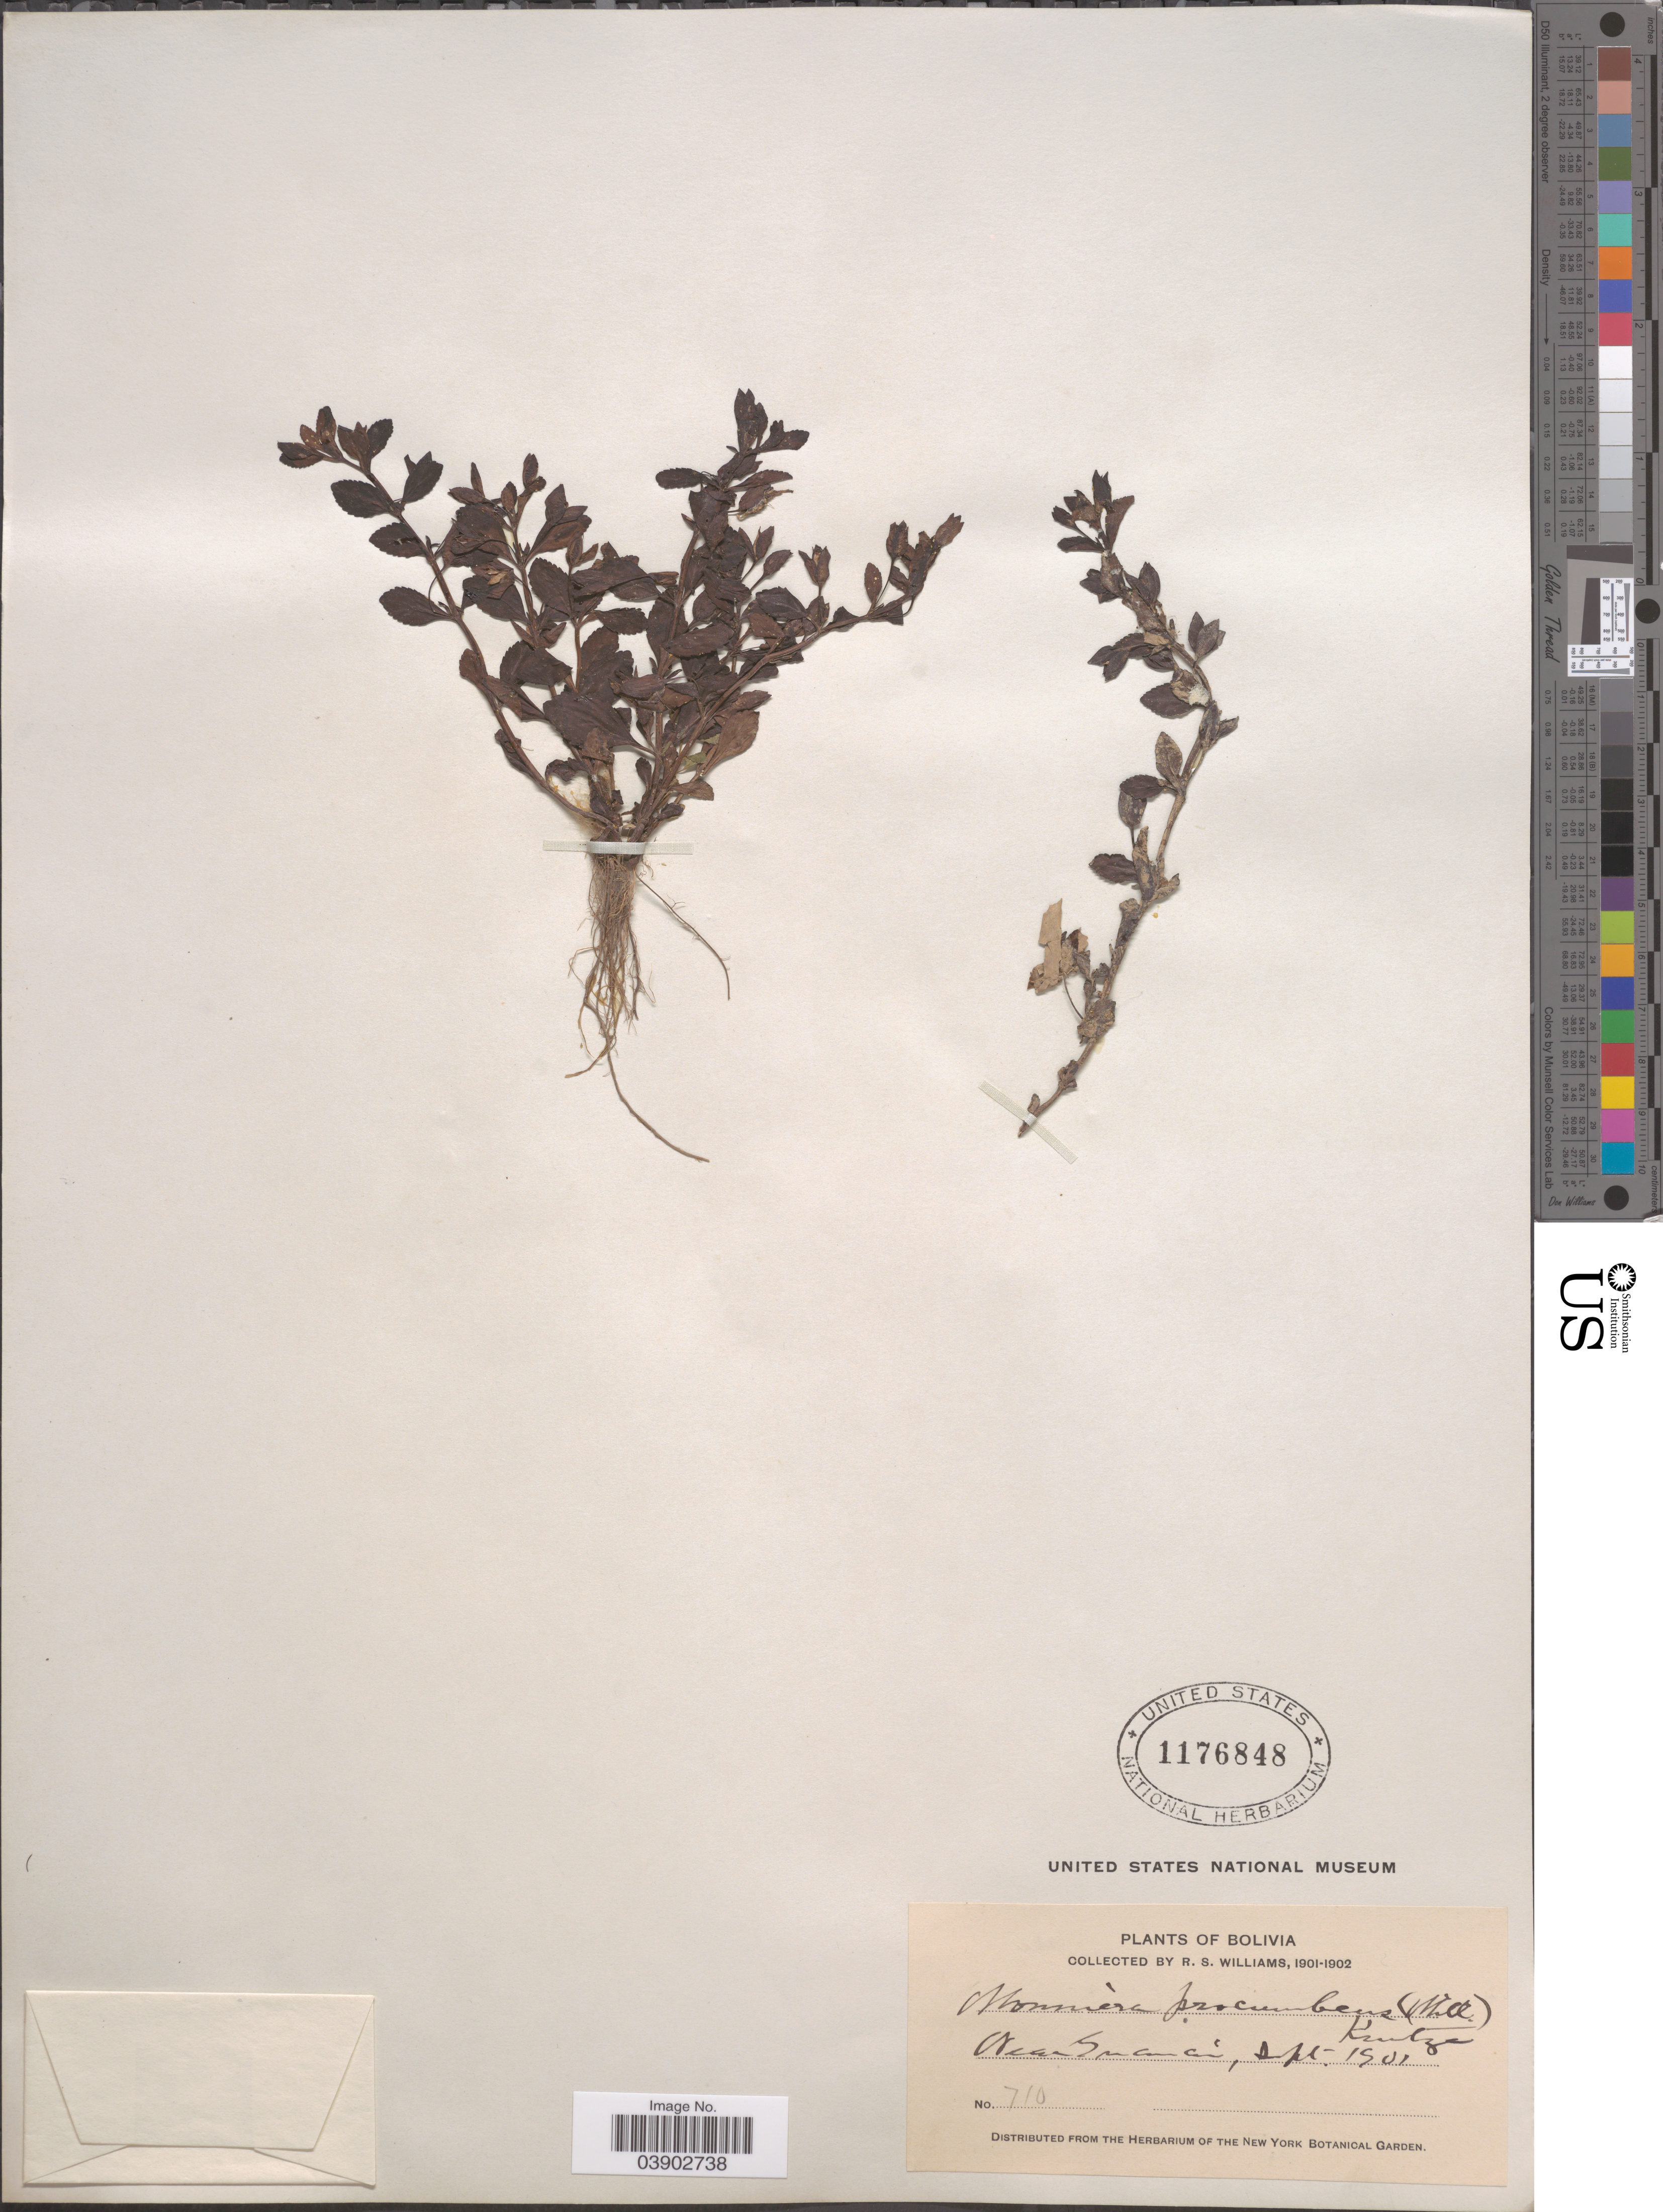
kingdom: Plantae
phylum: Tracheophyta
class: Magnoliopsida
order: Lamiales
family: Plantaginaceae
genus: Mecardonia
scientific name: Mecardonia procumbens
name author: (Mill.) Small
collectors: R. S. Williams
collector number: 710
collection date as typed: Sept. 1901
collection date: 1901-09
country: Bolivia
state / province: La Páz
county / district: Larecaja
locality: Near Guanay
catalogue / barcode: US 1176848